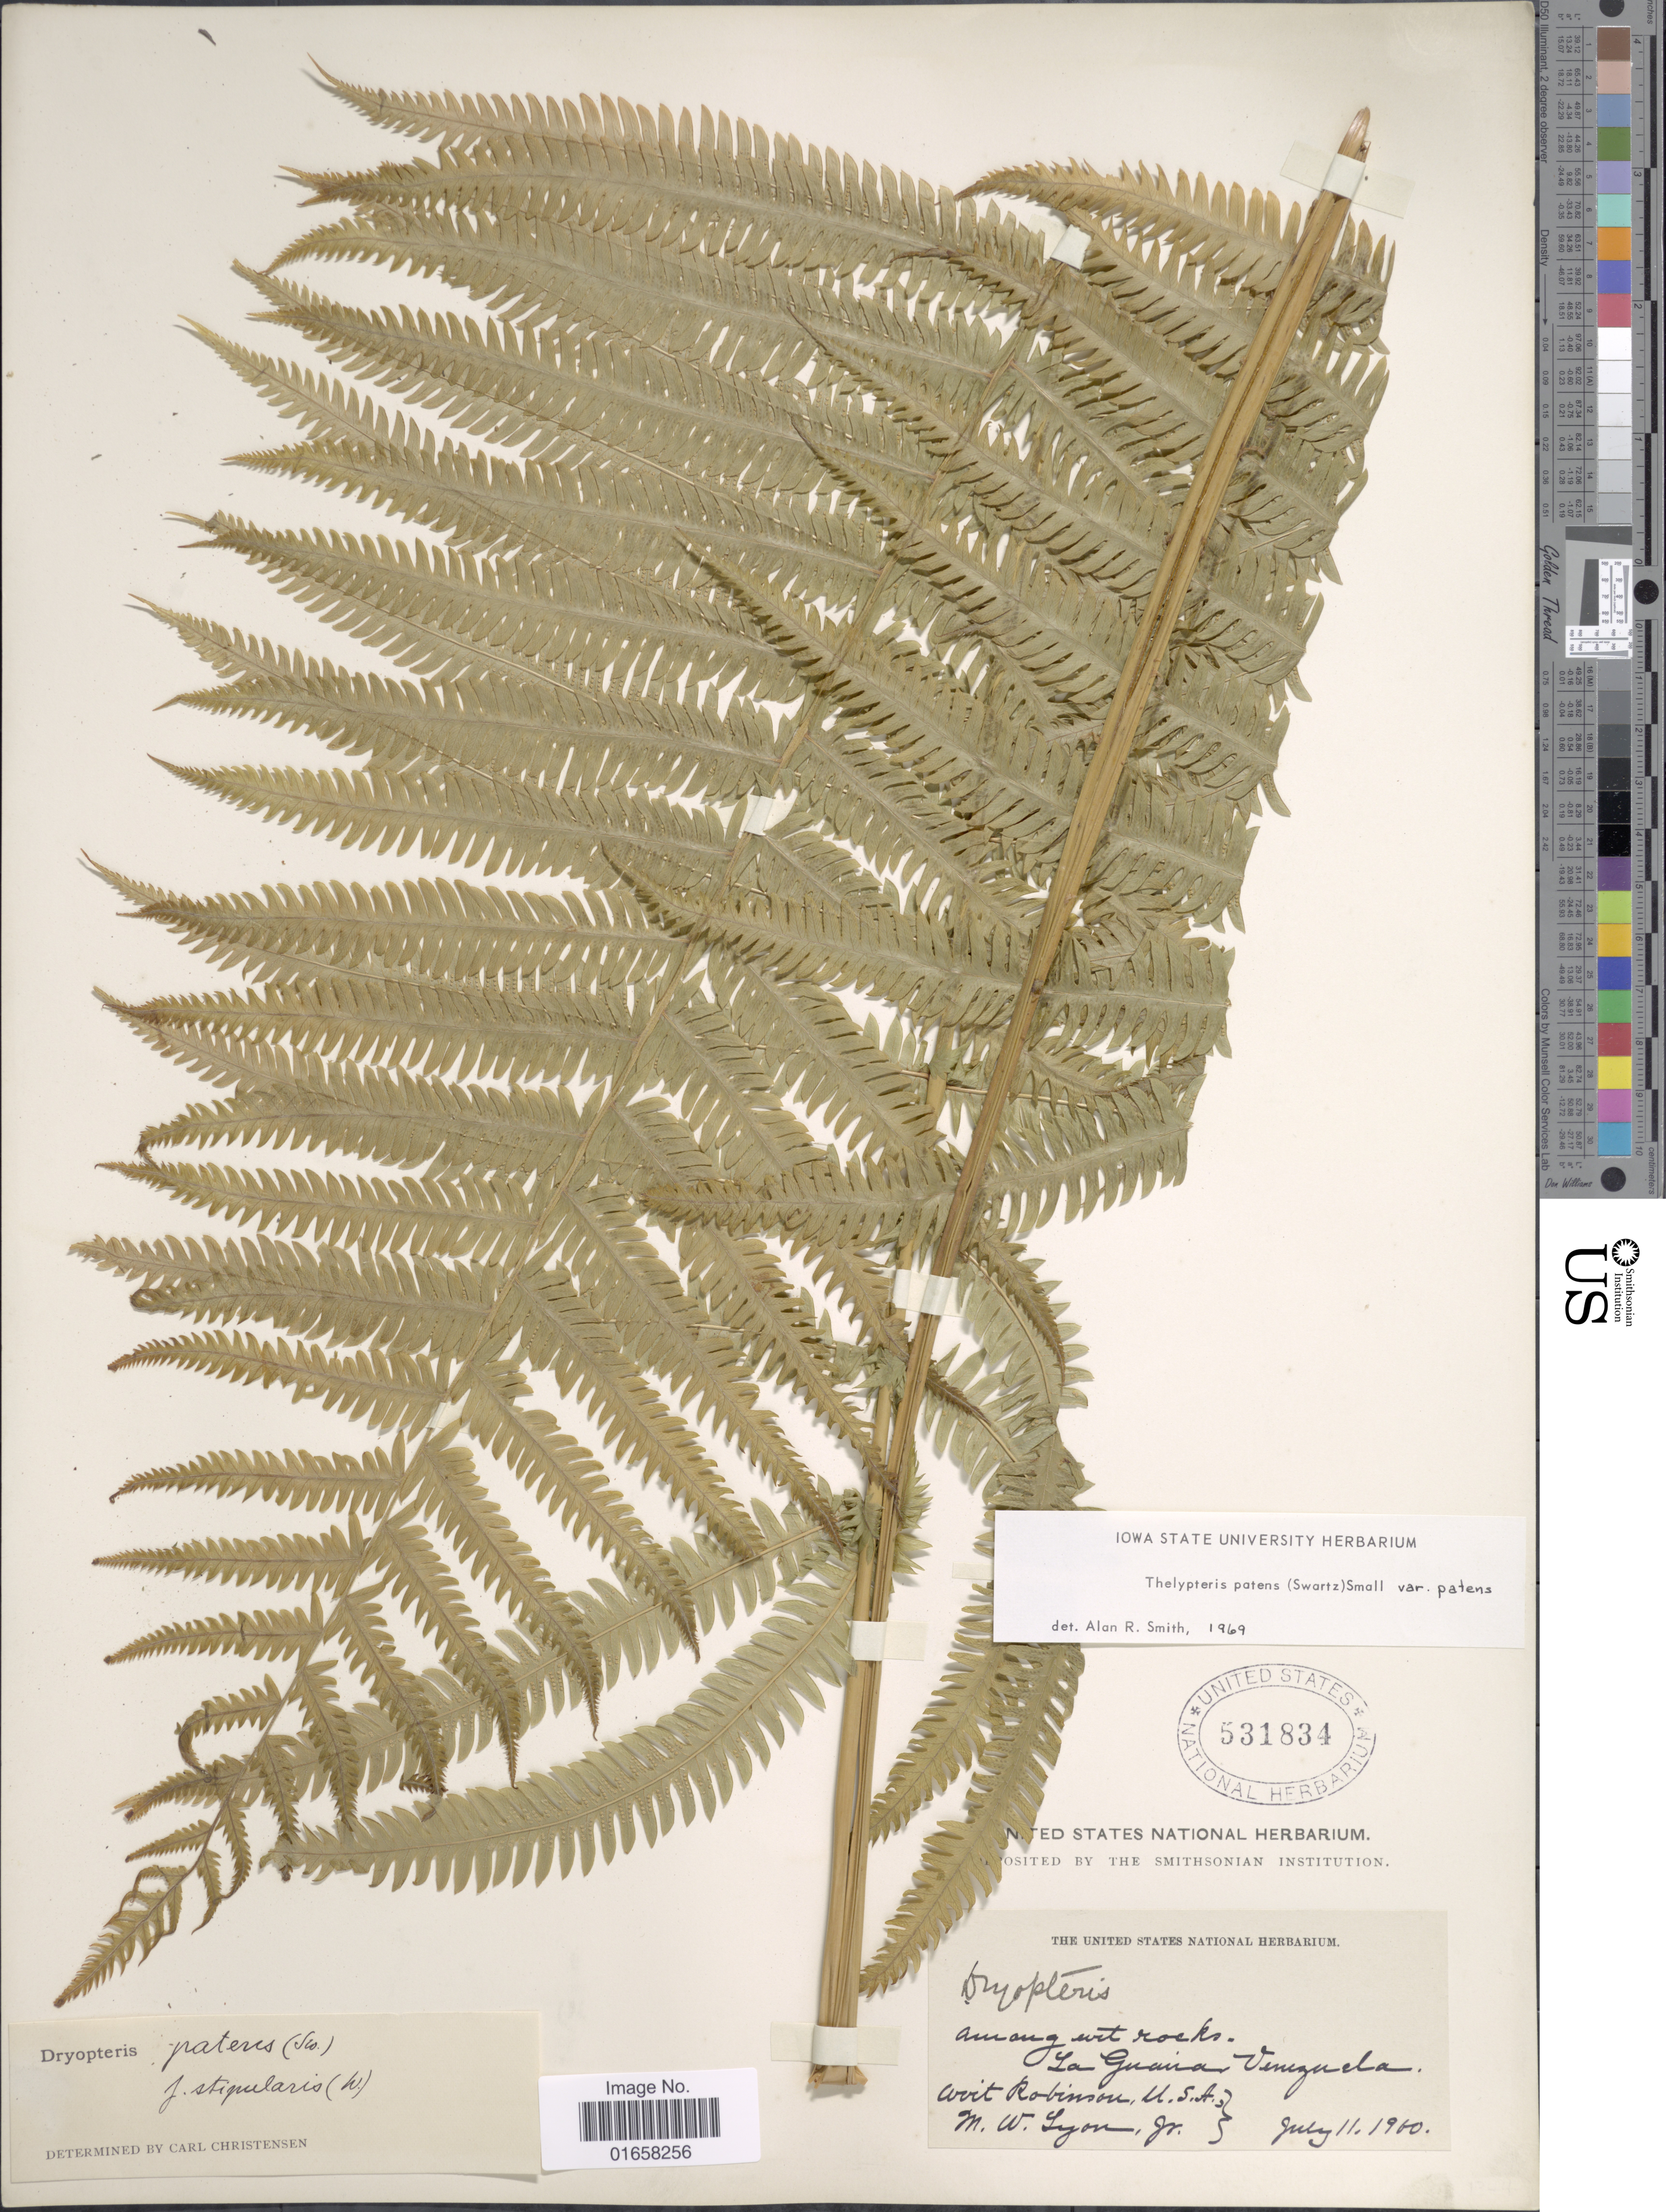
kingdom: Plantae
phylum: Tracheophyta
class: Polypodiopsida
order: Polypodiales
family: Thelypteridaceae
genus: Christella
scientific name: Christella patens var. patens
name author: (Sw.) Holttum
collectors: A. Robinson & M. Lyon Jr.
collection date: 1900-07-04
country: Venezuela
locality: La Guaira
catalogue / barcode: US 531834